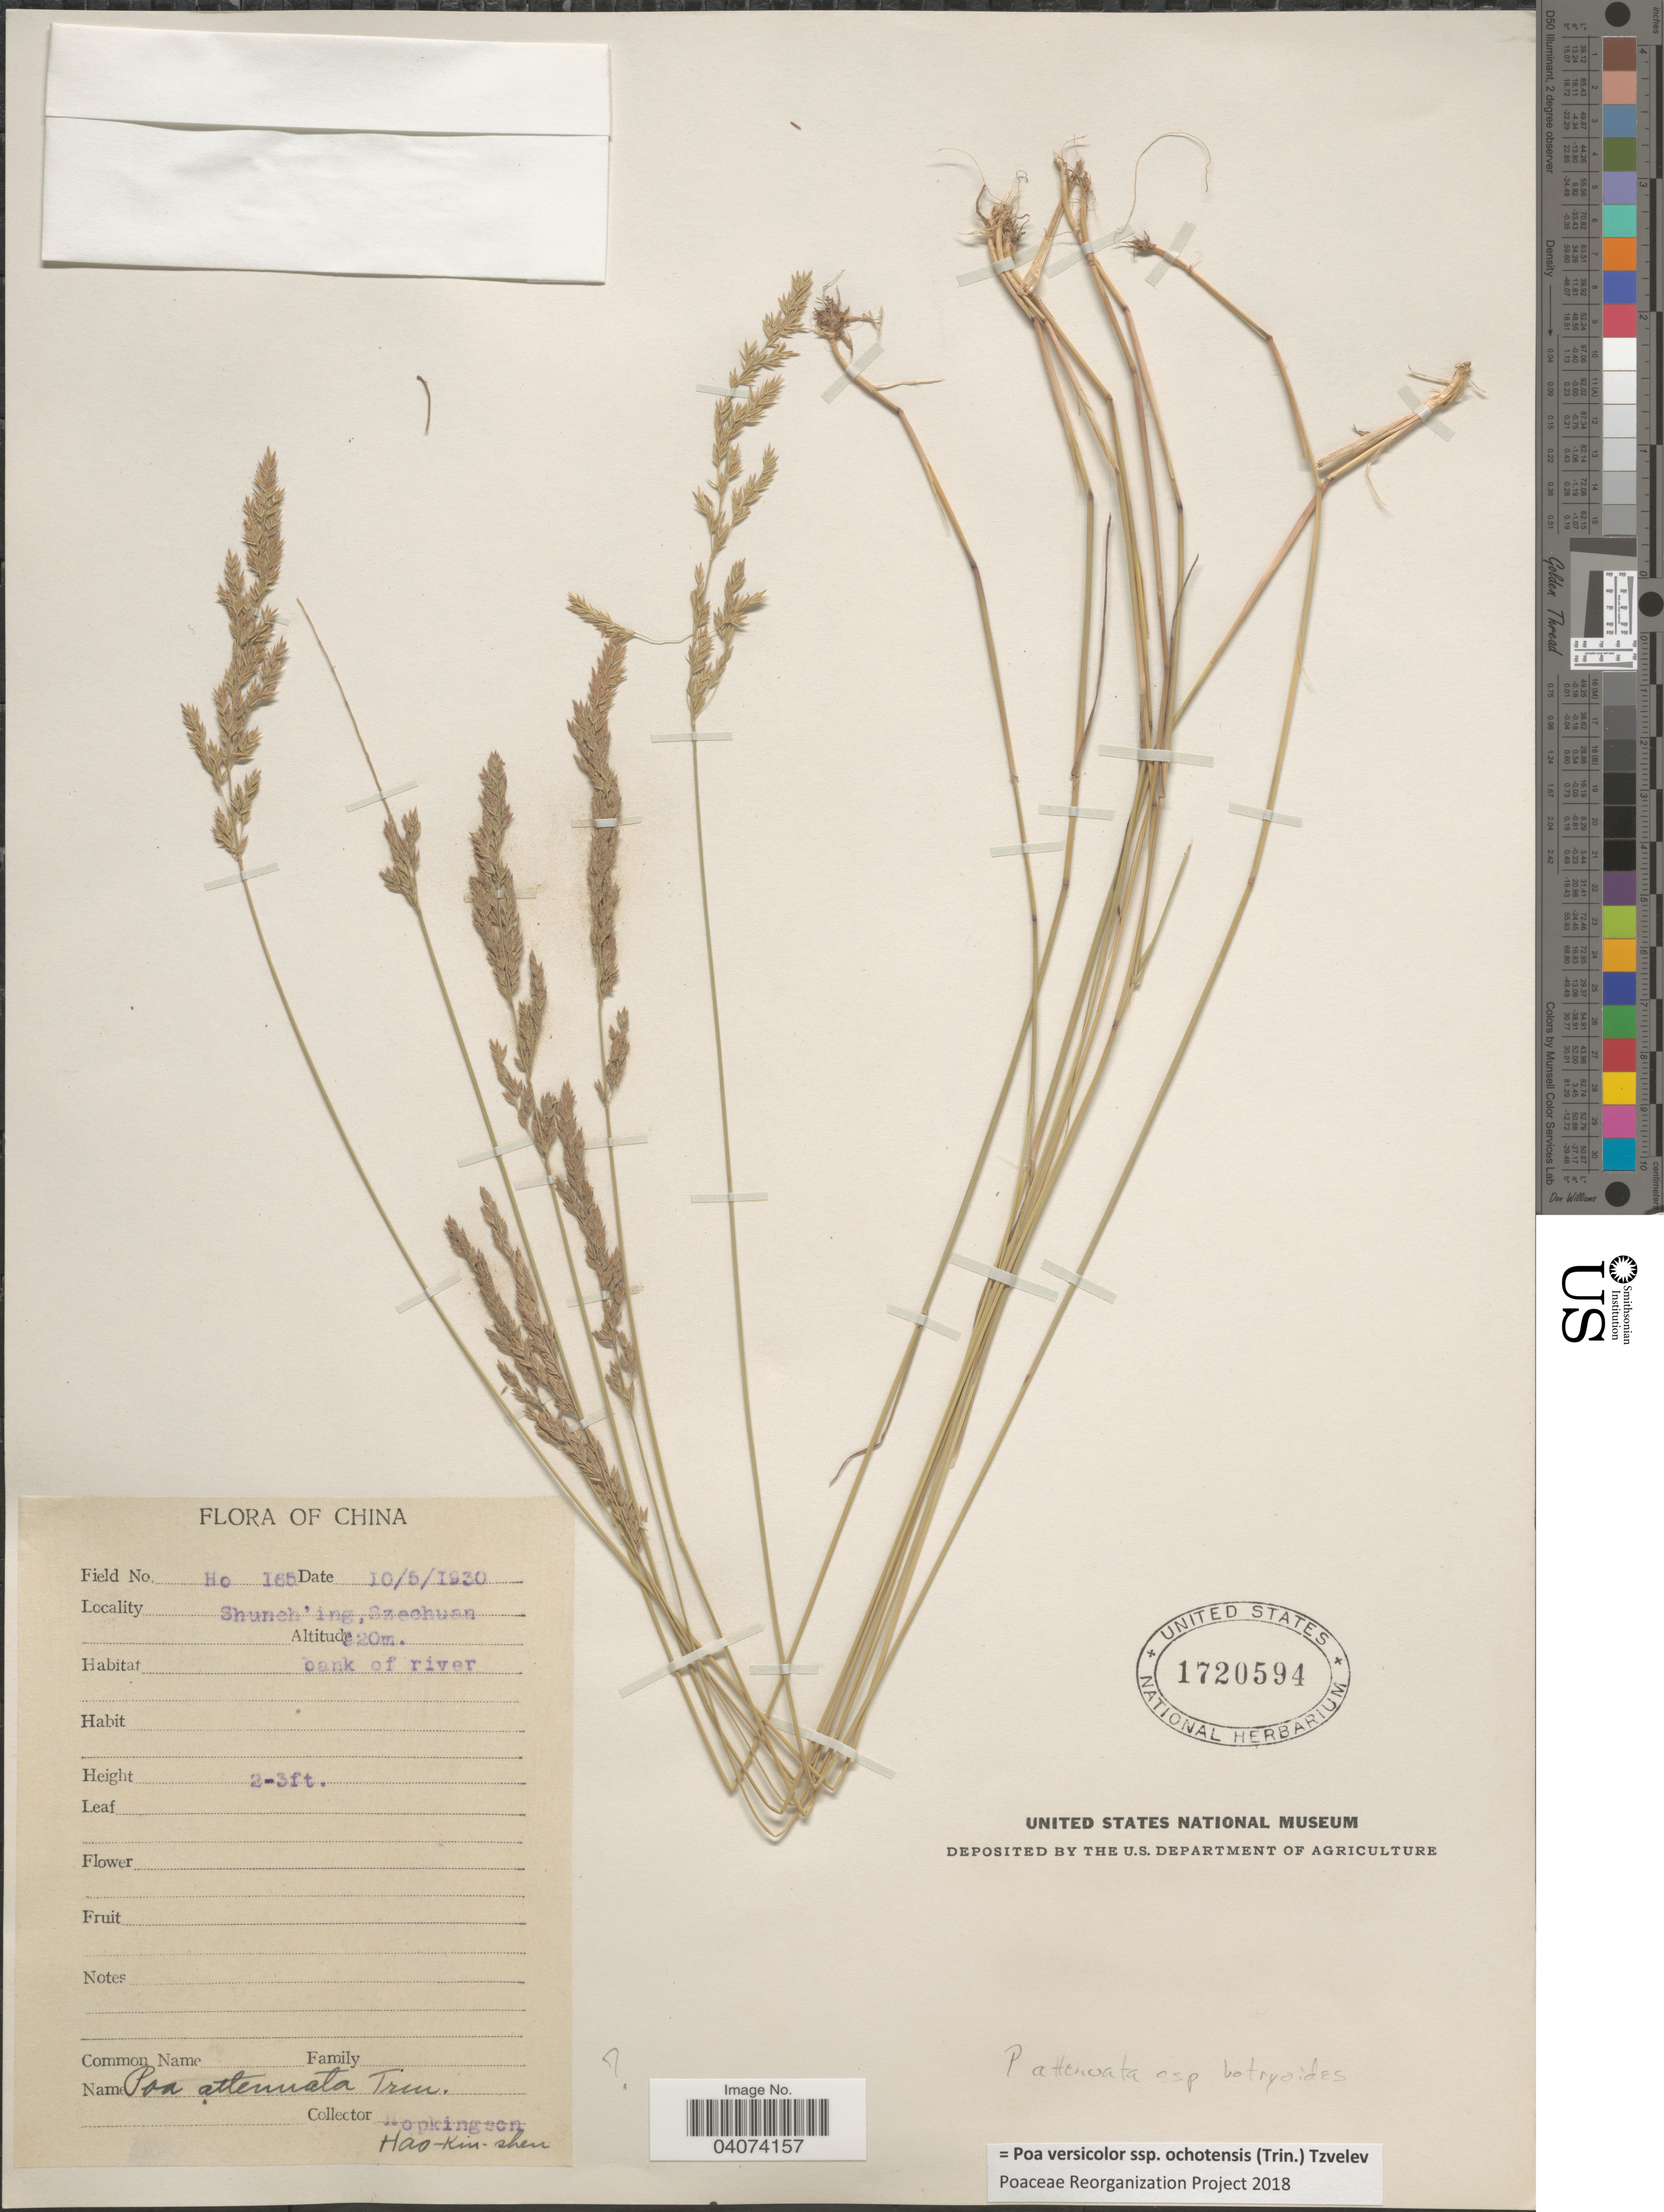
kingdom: Plantae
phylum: Tracheophyta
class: Liliopsida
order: Poales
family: Poaceae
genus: Poa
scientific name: Poa versicolor subsp. ochotensis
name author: (Trin.) Tzvelev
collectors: Hopkingson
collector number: Ho165*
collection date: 1930-05-10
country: China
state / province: Sichuan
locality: Shunch'ing, Szechuan.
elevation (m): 320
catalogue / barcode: US 1720594